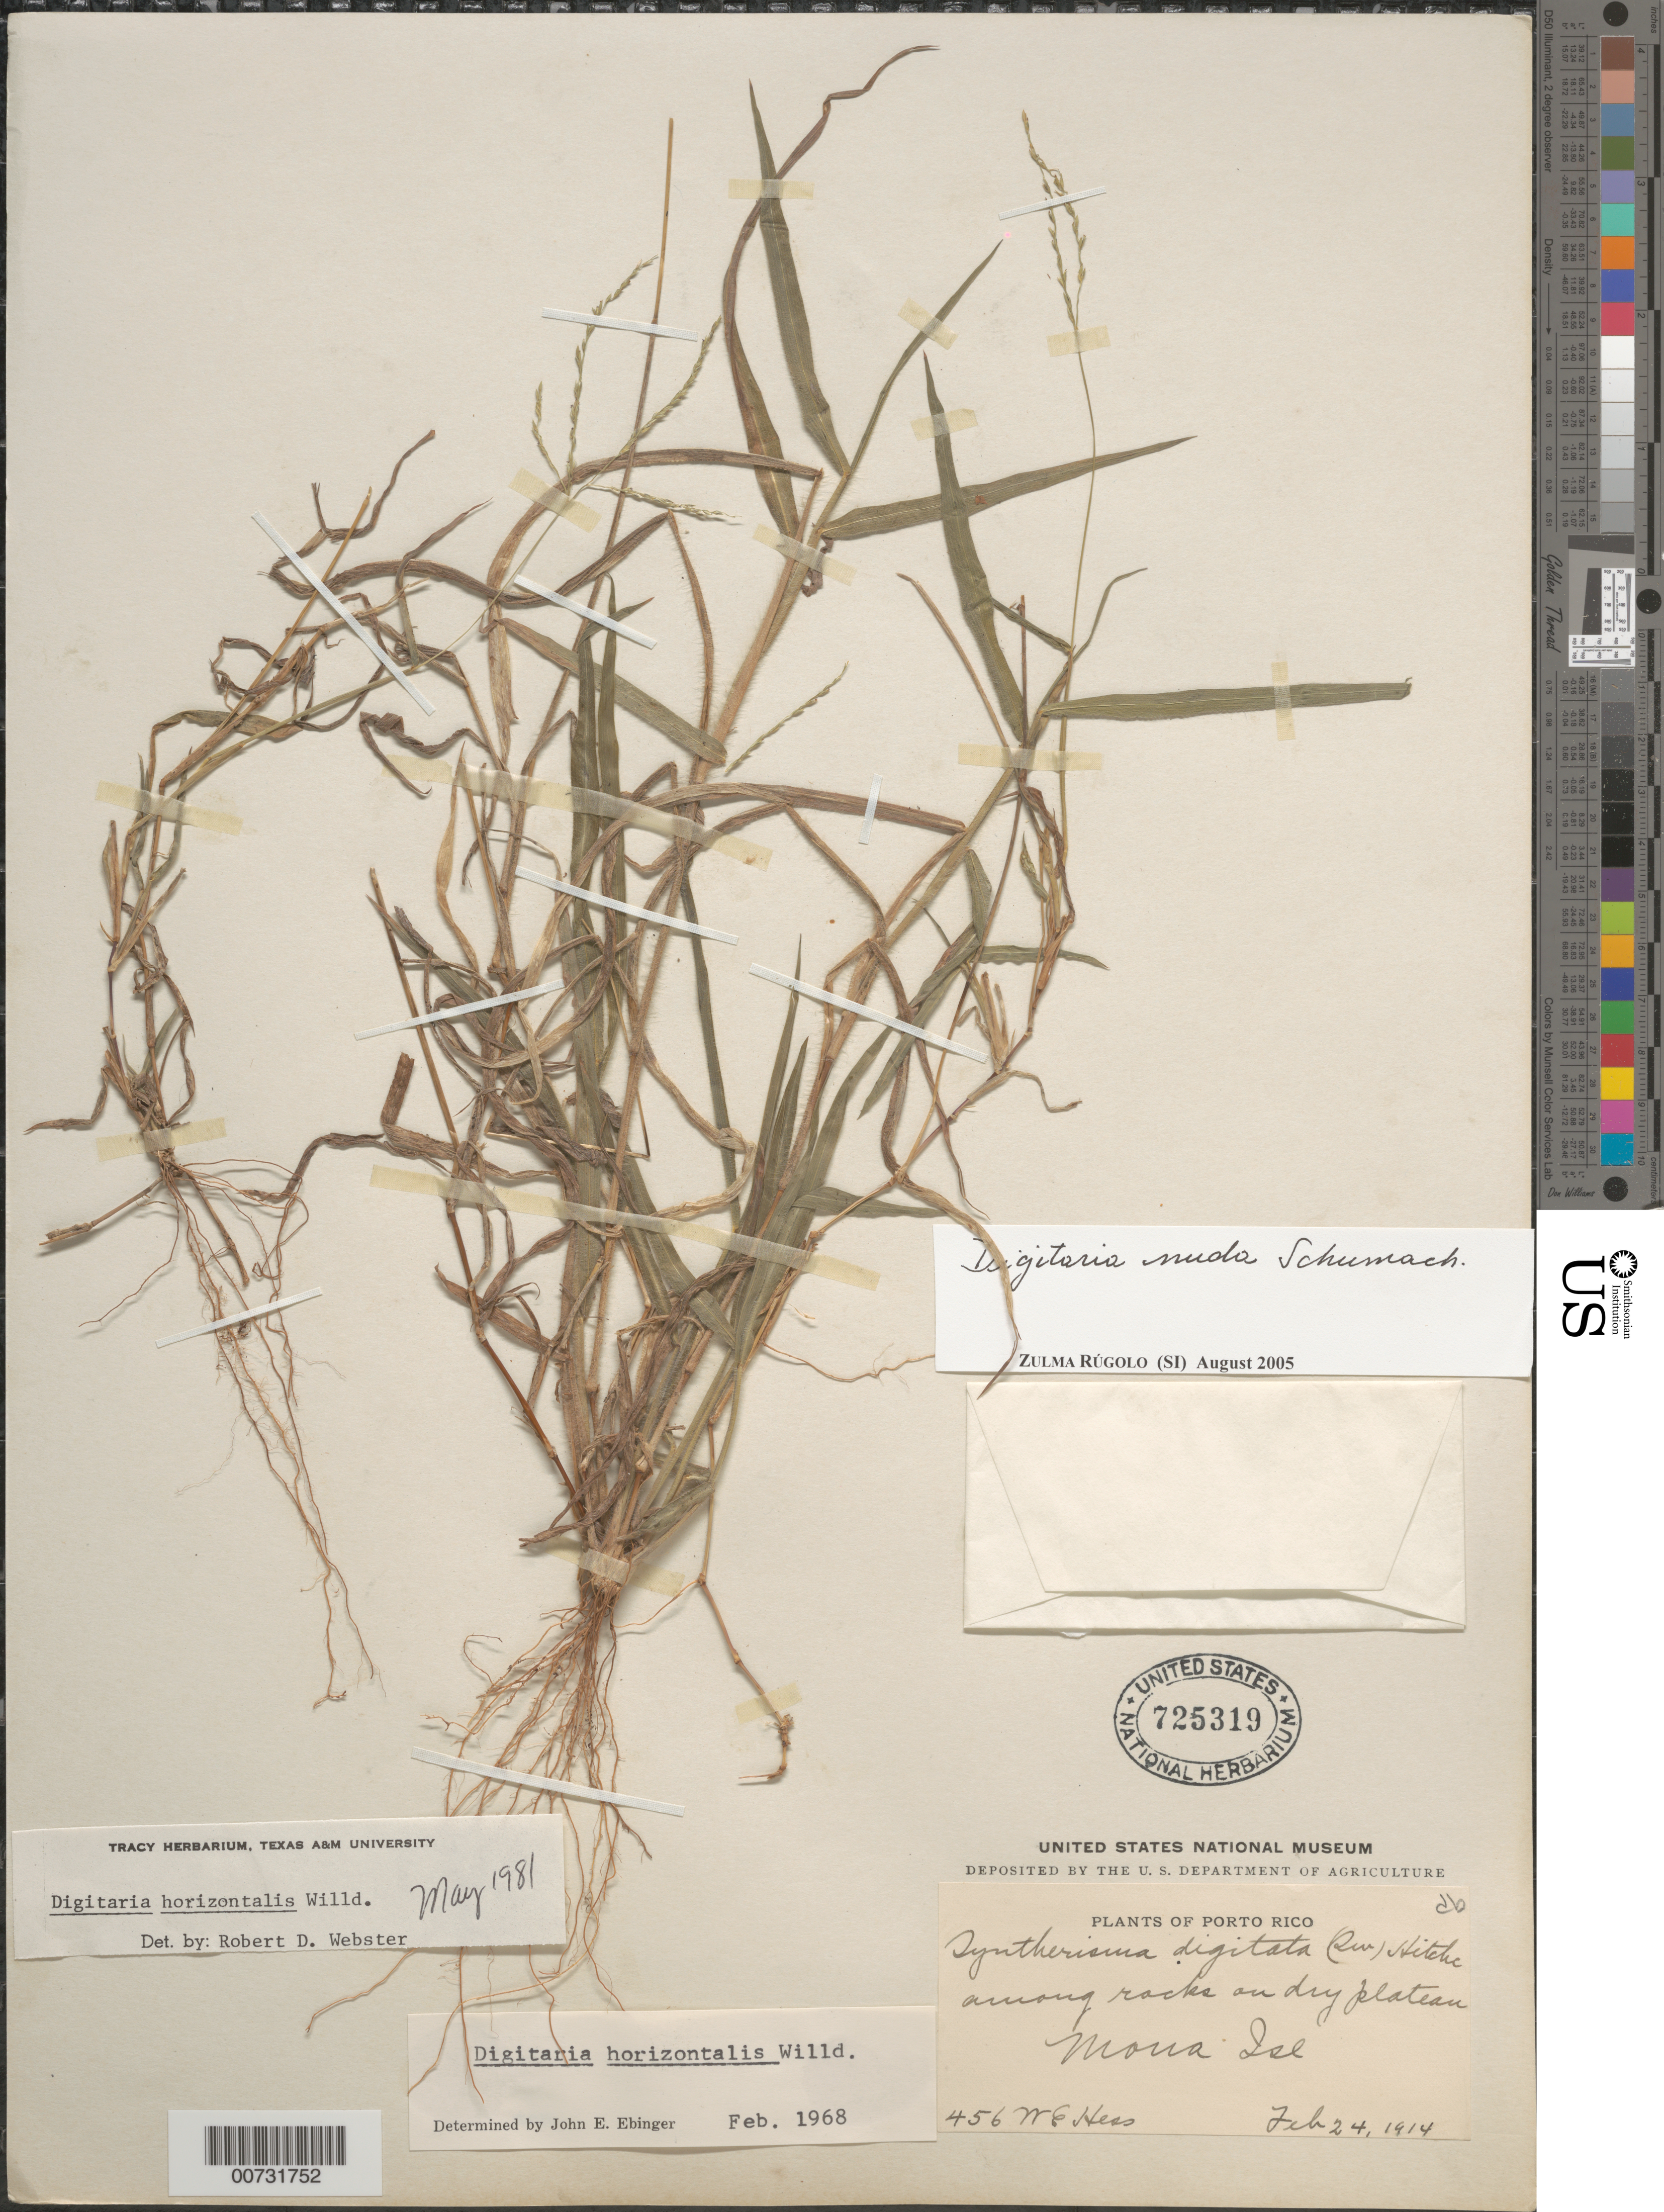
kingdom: Plantae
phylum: Tracheophyta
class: Liliopsida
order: Poales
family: Poaceae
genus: Digitaria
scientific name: Digitaria nuda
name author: Schumach.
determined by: Webster, Robert D.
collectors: W. Hess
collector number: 456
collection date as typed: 24 Feb 1914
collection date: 1914-02-24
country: Puerto Rico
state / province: Mayaguëz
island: Mona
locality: Mona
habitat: Among rocks on dry plantation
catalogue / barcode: US 725319